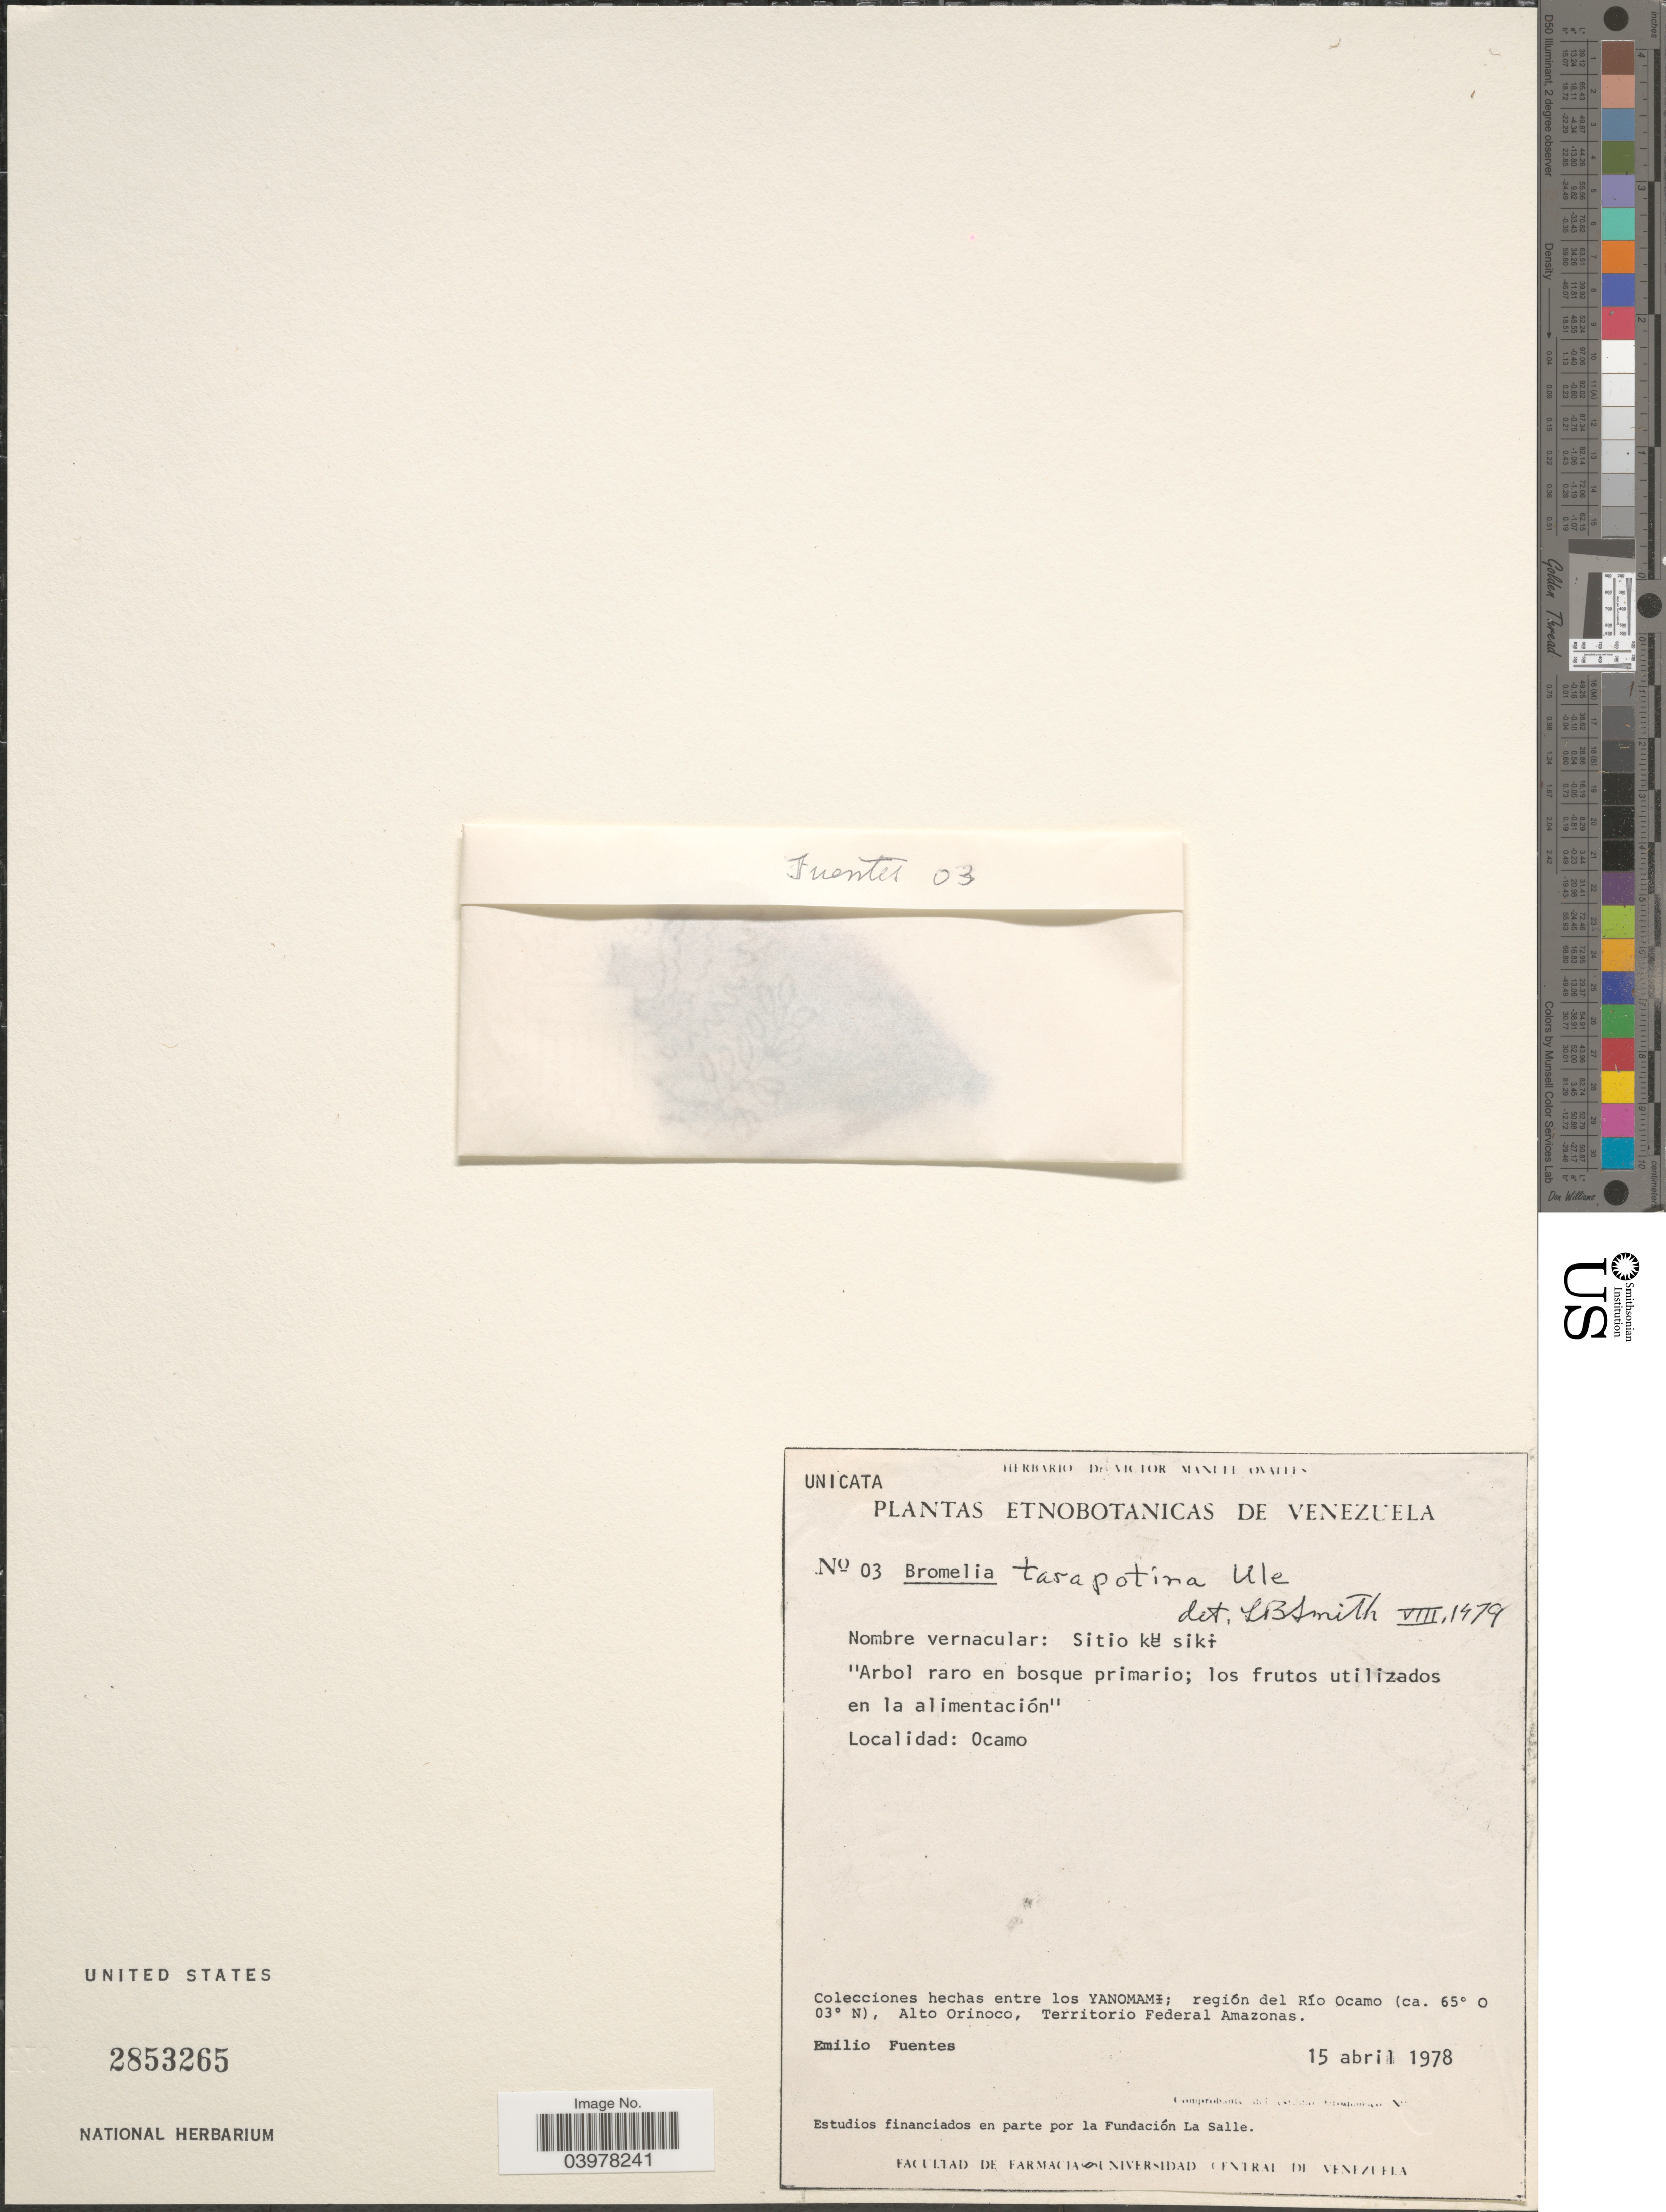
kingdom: Plantae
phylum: Tracheophyta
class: Liliopsida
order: Poales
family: Bromeliaceae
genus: Bromelia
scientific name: Bromelia tarapotina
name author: Ule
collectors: E. Fuentes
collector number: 03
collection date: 1978-04-15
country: Venezuela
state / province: Amazonas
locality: Ocamo. Hechas entre los Yanomam; región del Río Ocamo, Alto Orinoco, Territorio Federal Amazonas.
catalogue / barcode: US 2853265